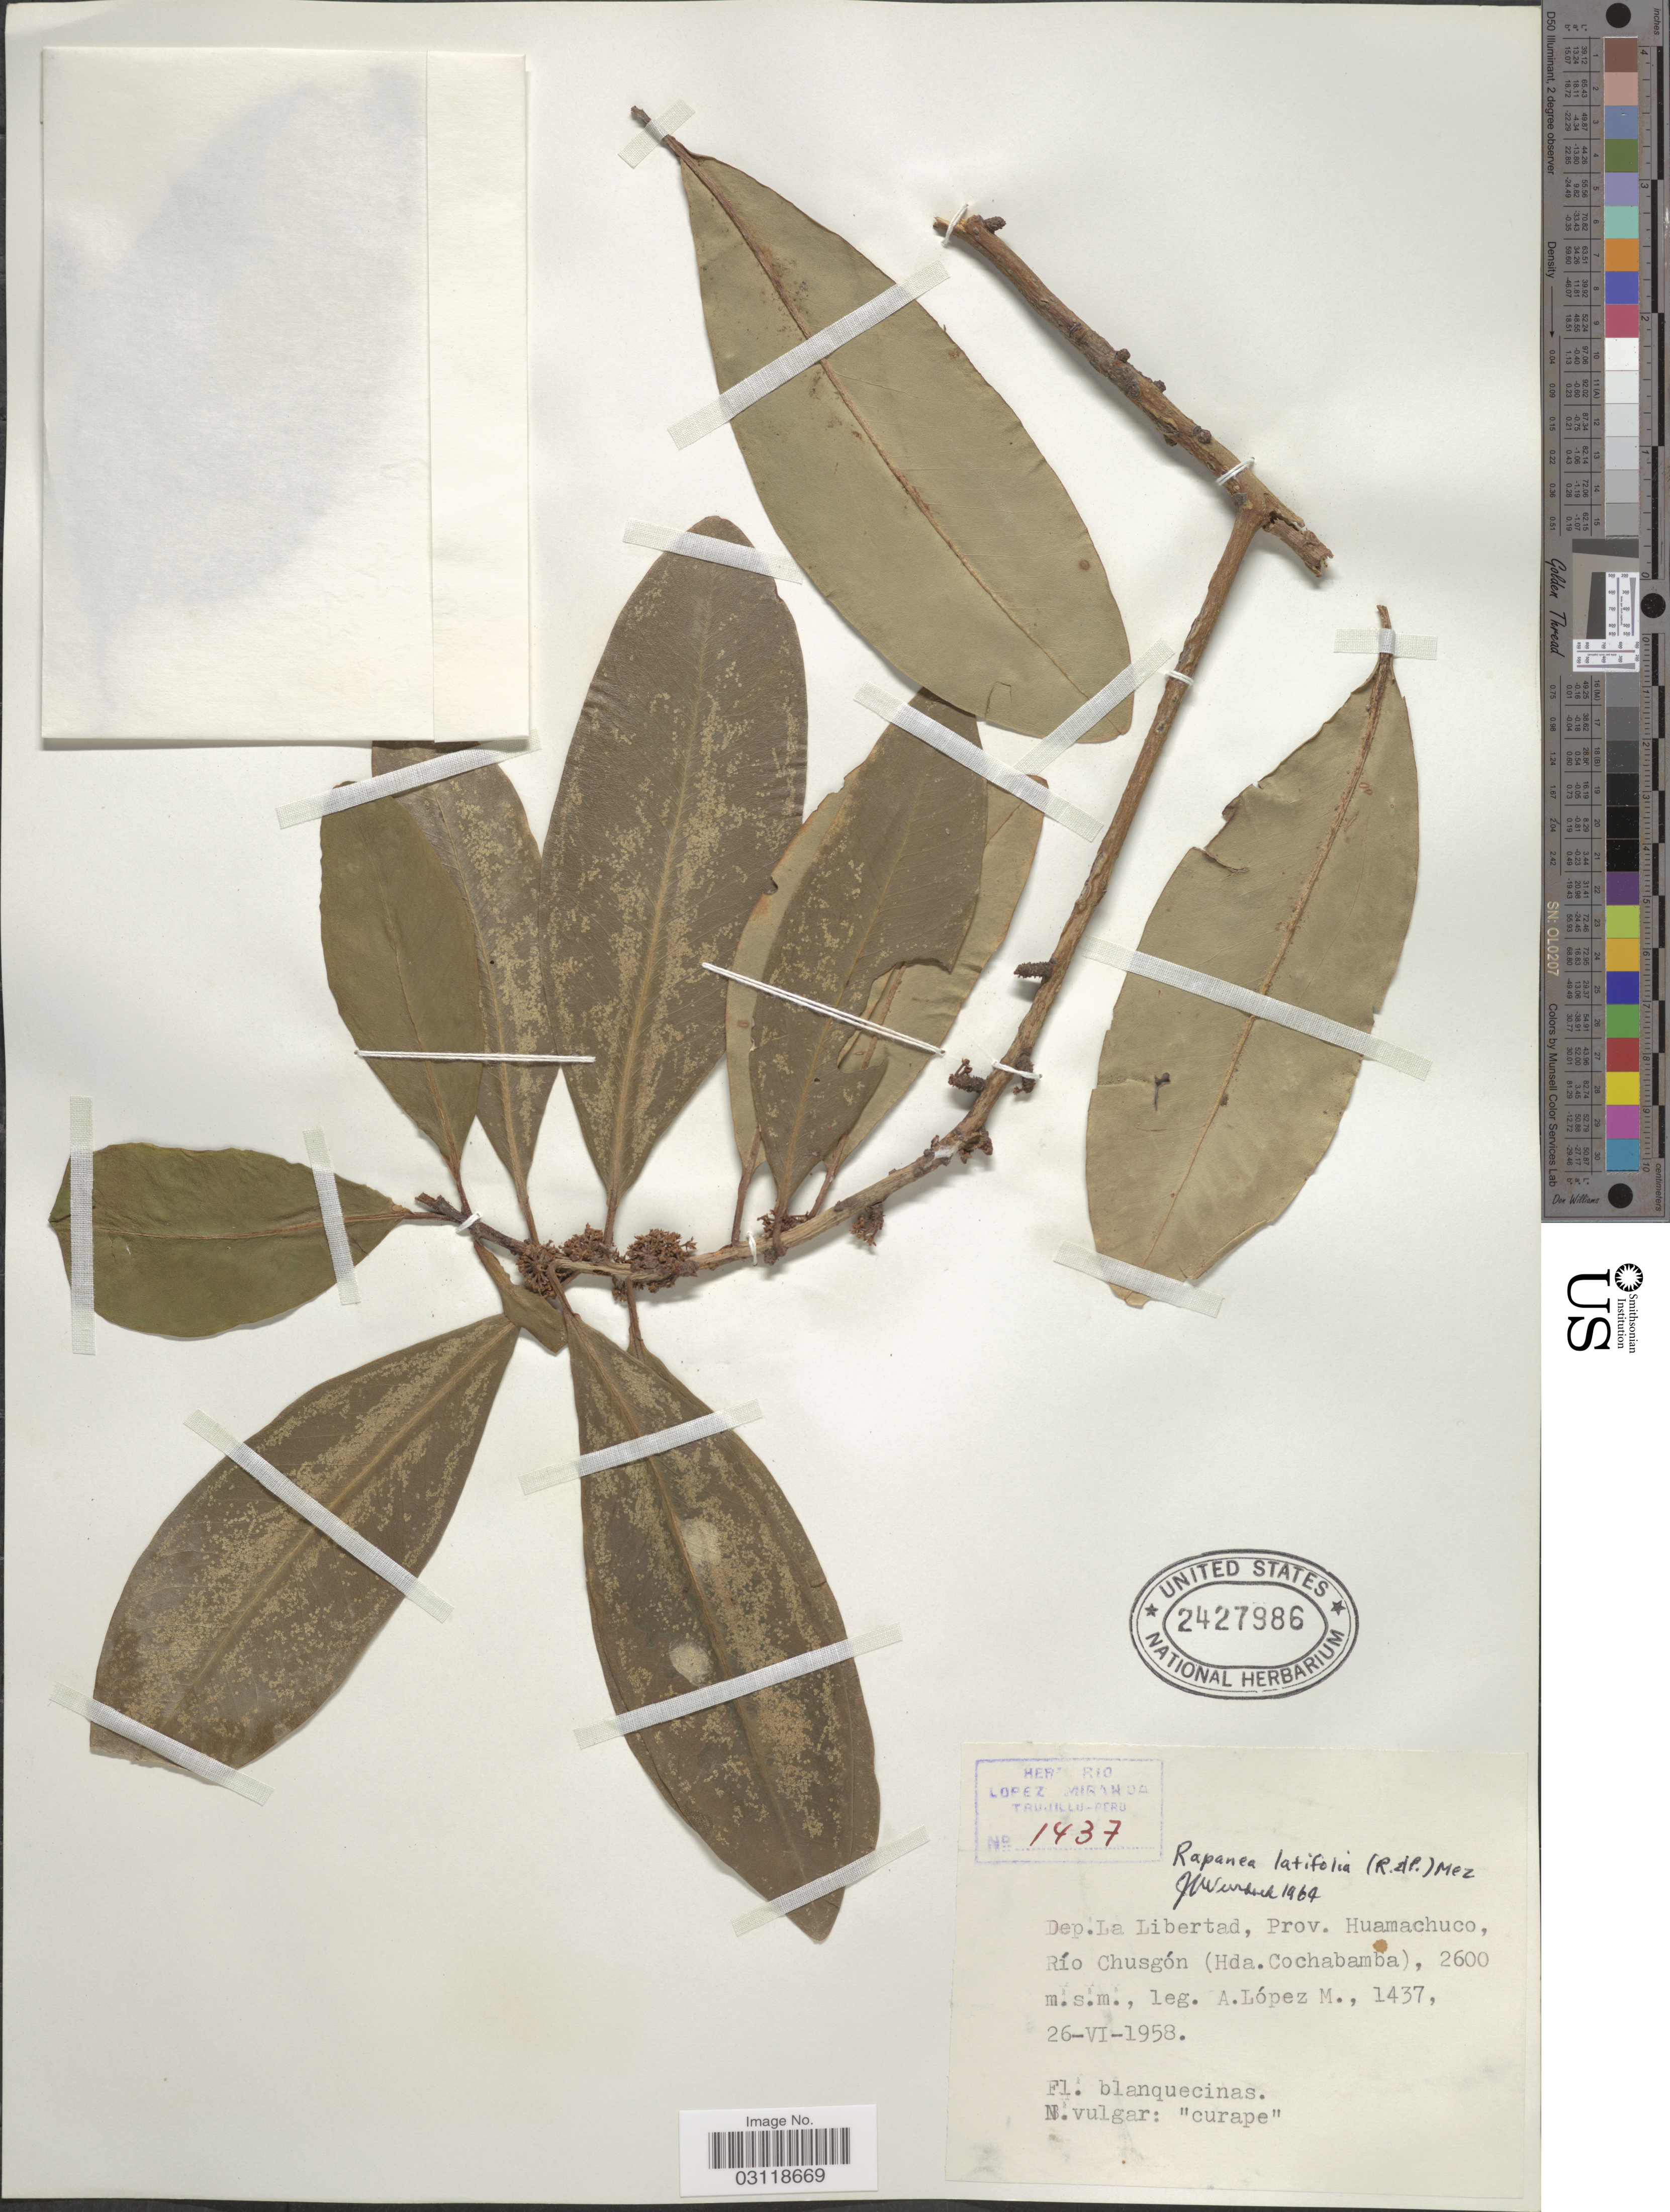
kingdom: Plantae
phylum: Tracheophyta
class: Magnoliopsida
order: Ericales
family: Primulaceae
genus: Rapanea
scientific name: Rapanea latifolia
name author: (Ruiz & Pav.) Mez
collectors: A. López M.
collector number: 1437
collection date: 1958-06-26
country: Peru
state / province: La Libertad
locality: Dep. La Libertad, Prov. Huamachuco, Río Chusgón (Hda. Cochabamba).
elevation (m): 2600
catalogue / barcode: US 2427986